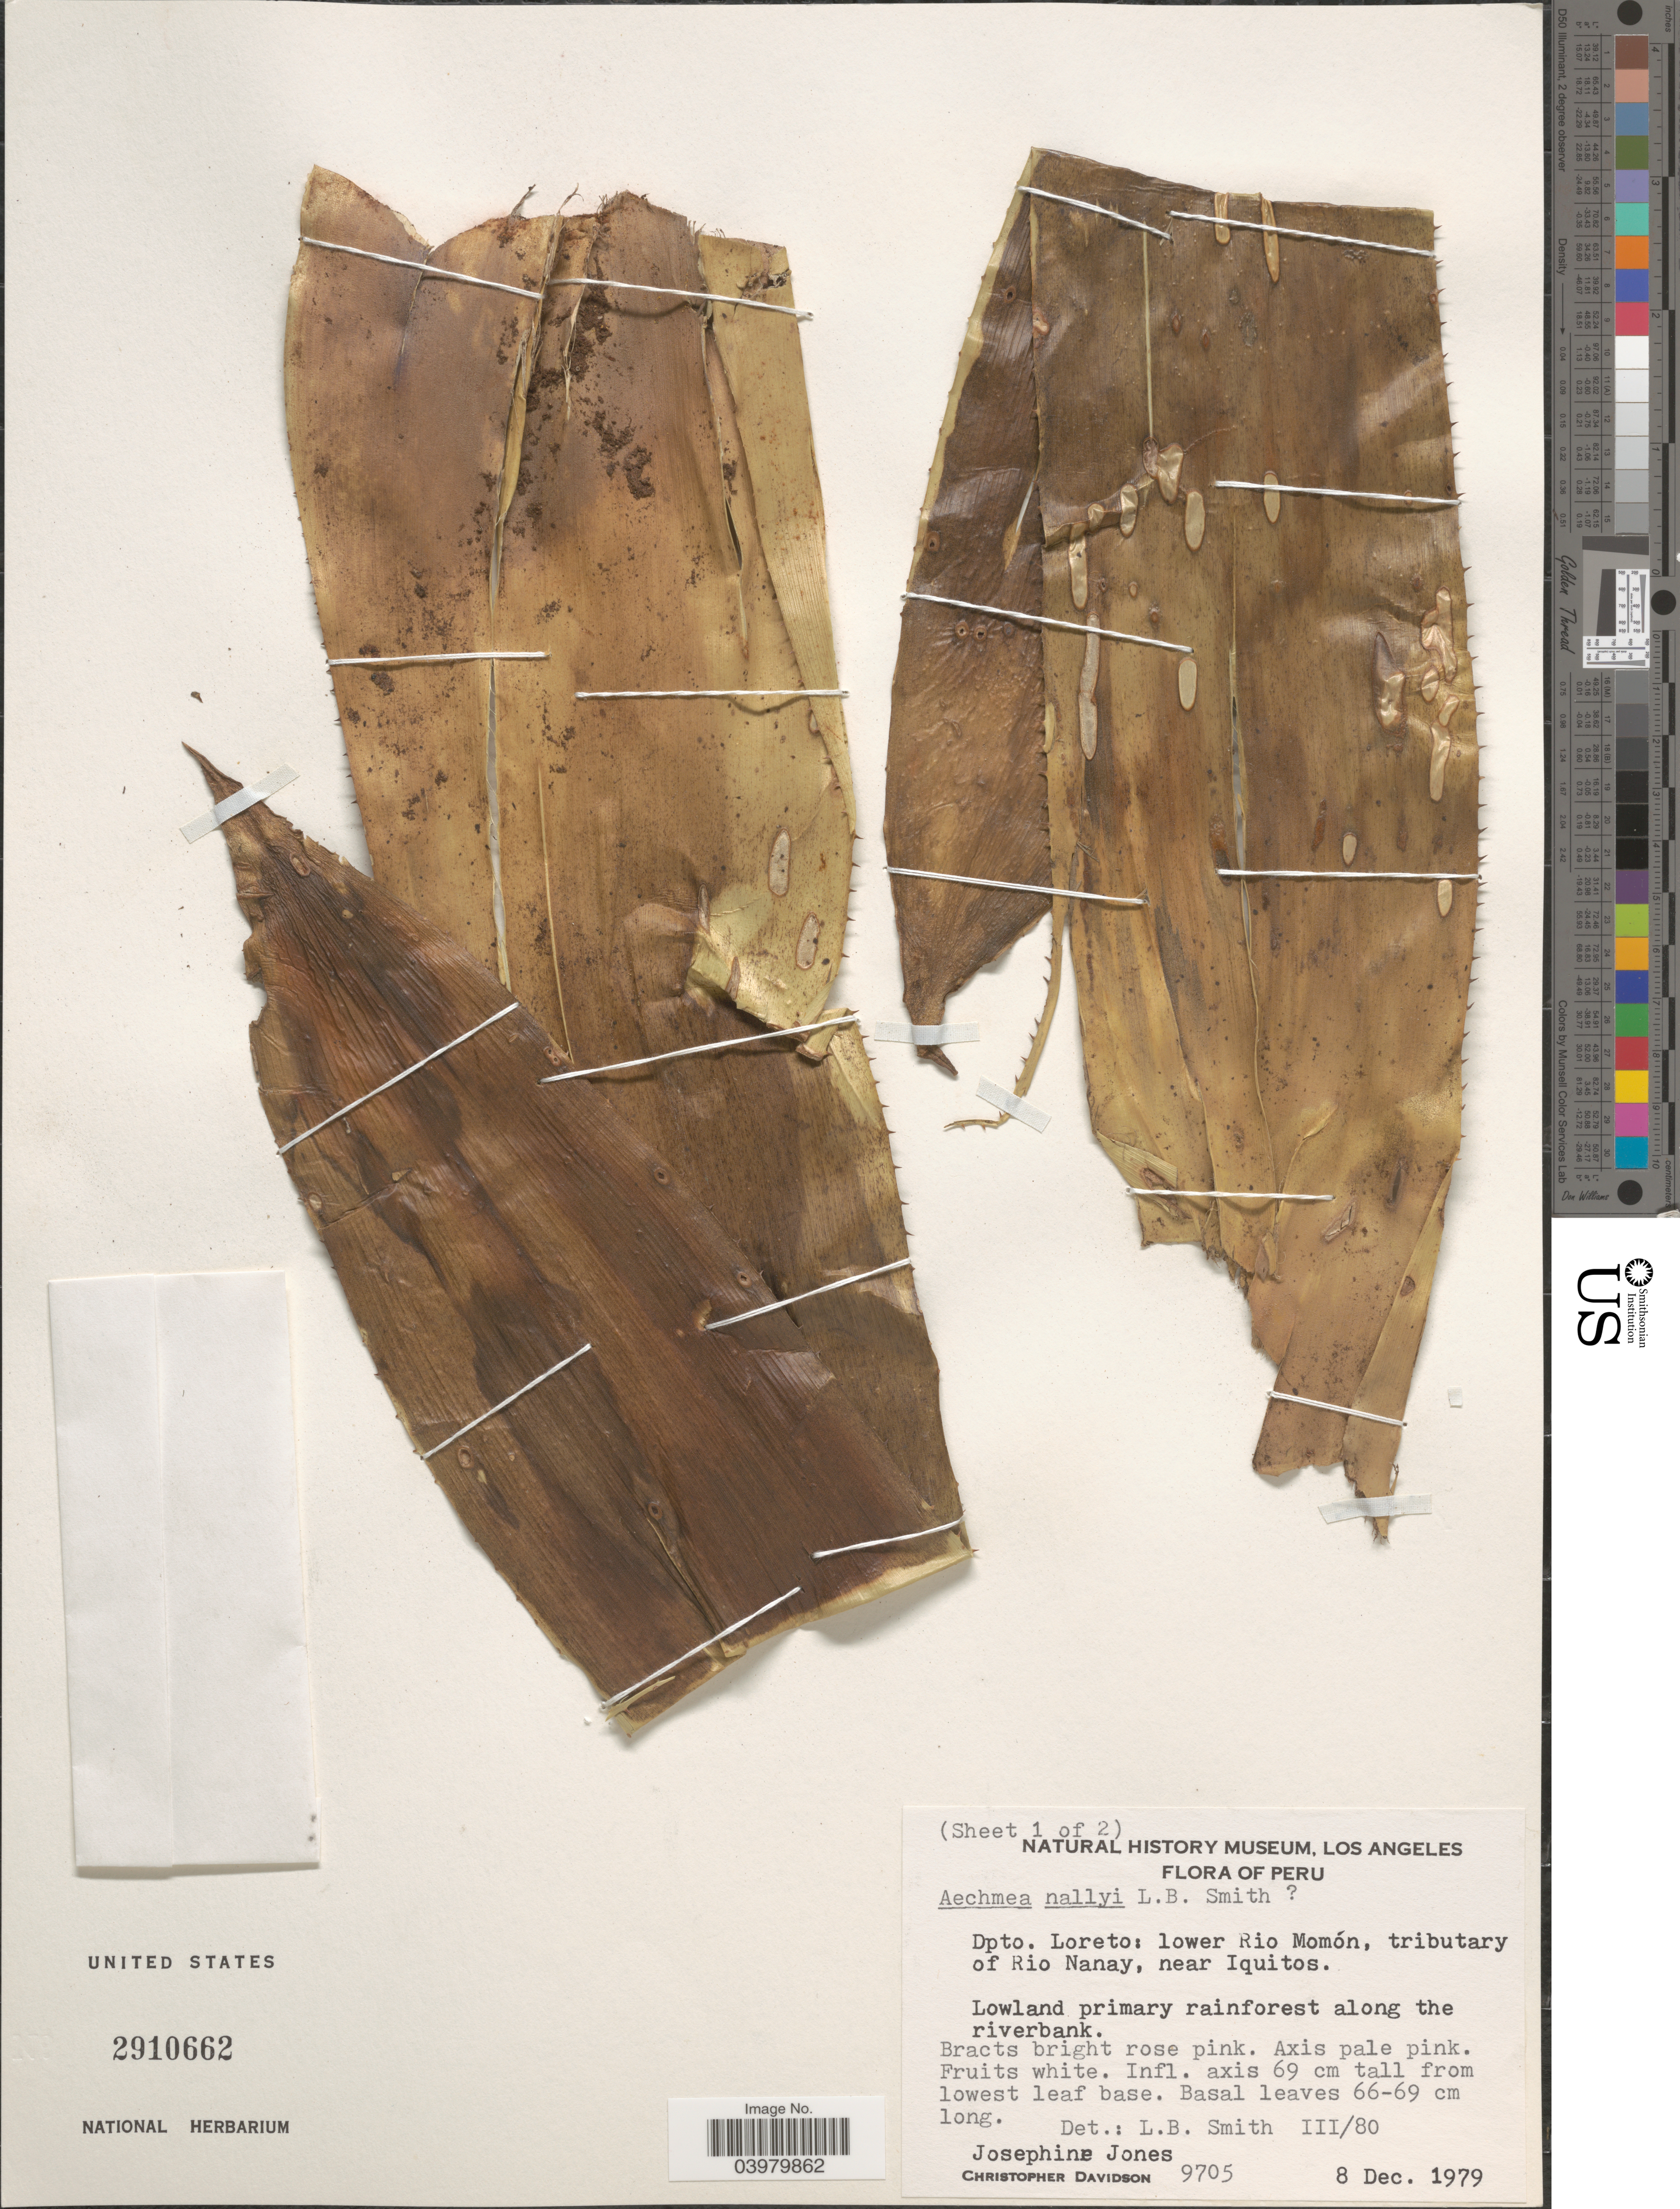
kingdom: Plantae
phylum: Tracheophyta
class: Liliopsida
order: Poales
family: Bromeliaceae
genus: Aechmea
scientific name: Aechmea nallyi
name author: L.B. Sm.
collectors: J. Jones & C. Davidson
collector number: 9705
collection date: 1979-12-08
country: Peru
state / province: Loreto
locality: Dpto. Loreto: lower Rio Momón, tributary of Rio Nanay, near Iquitos.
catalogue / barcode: US 2910662